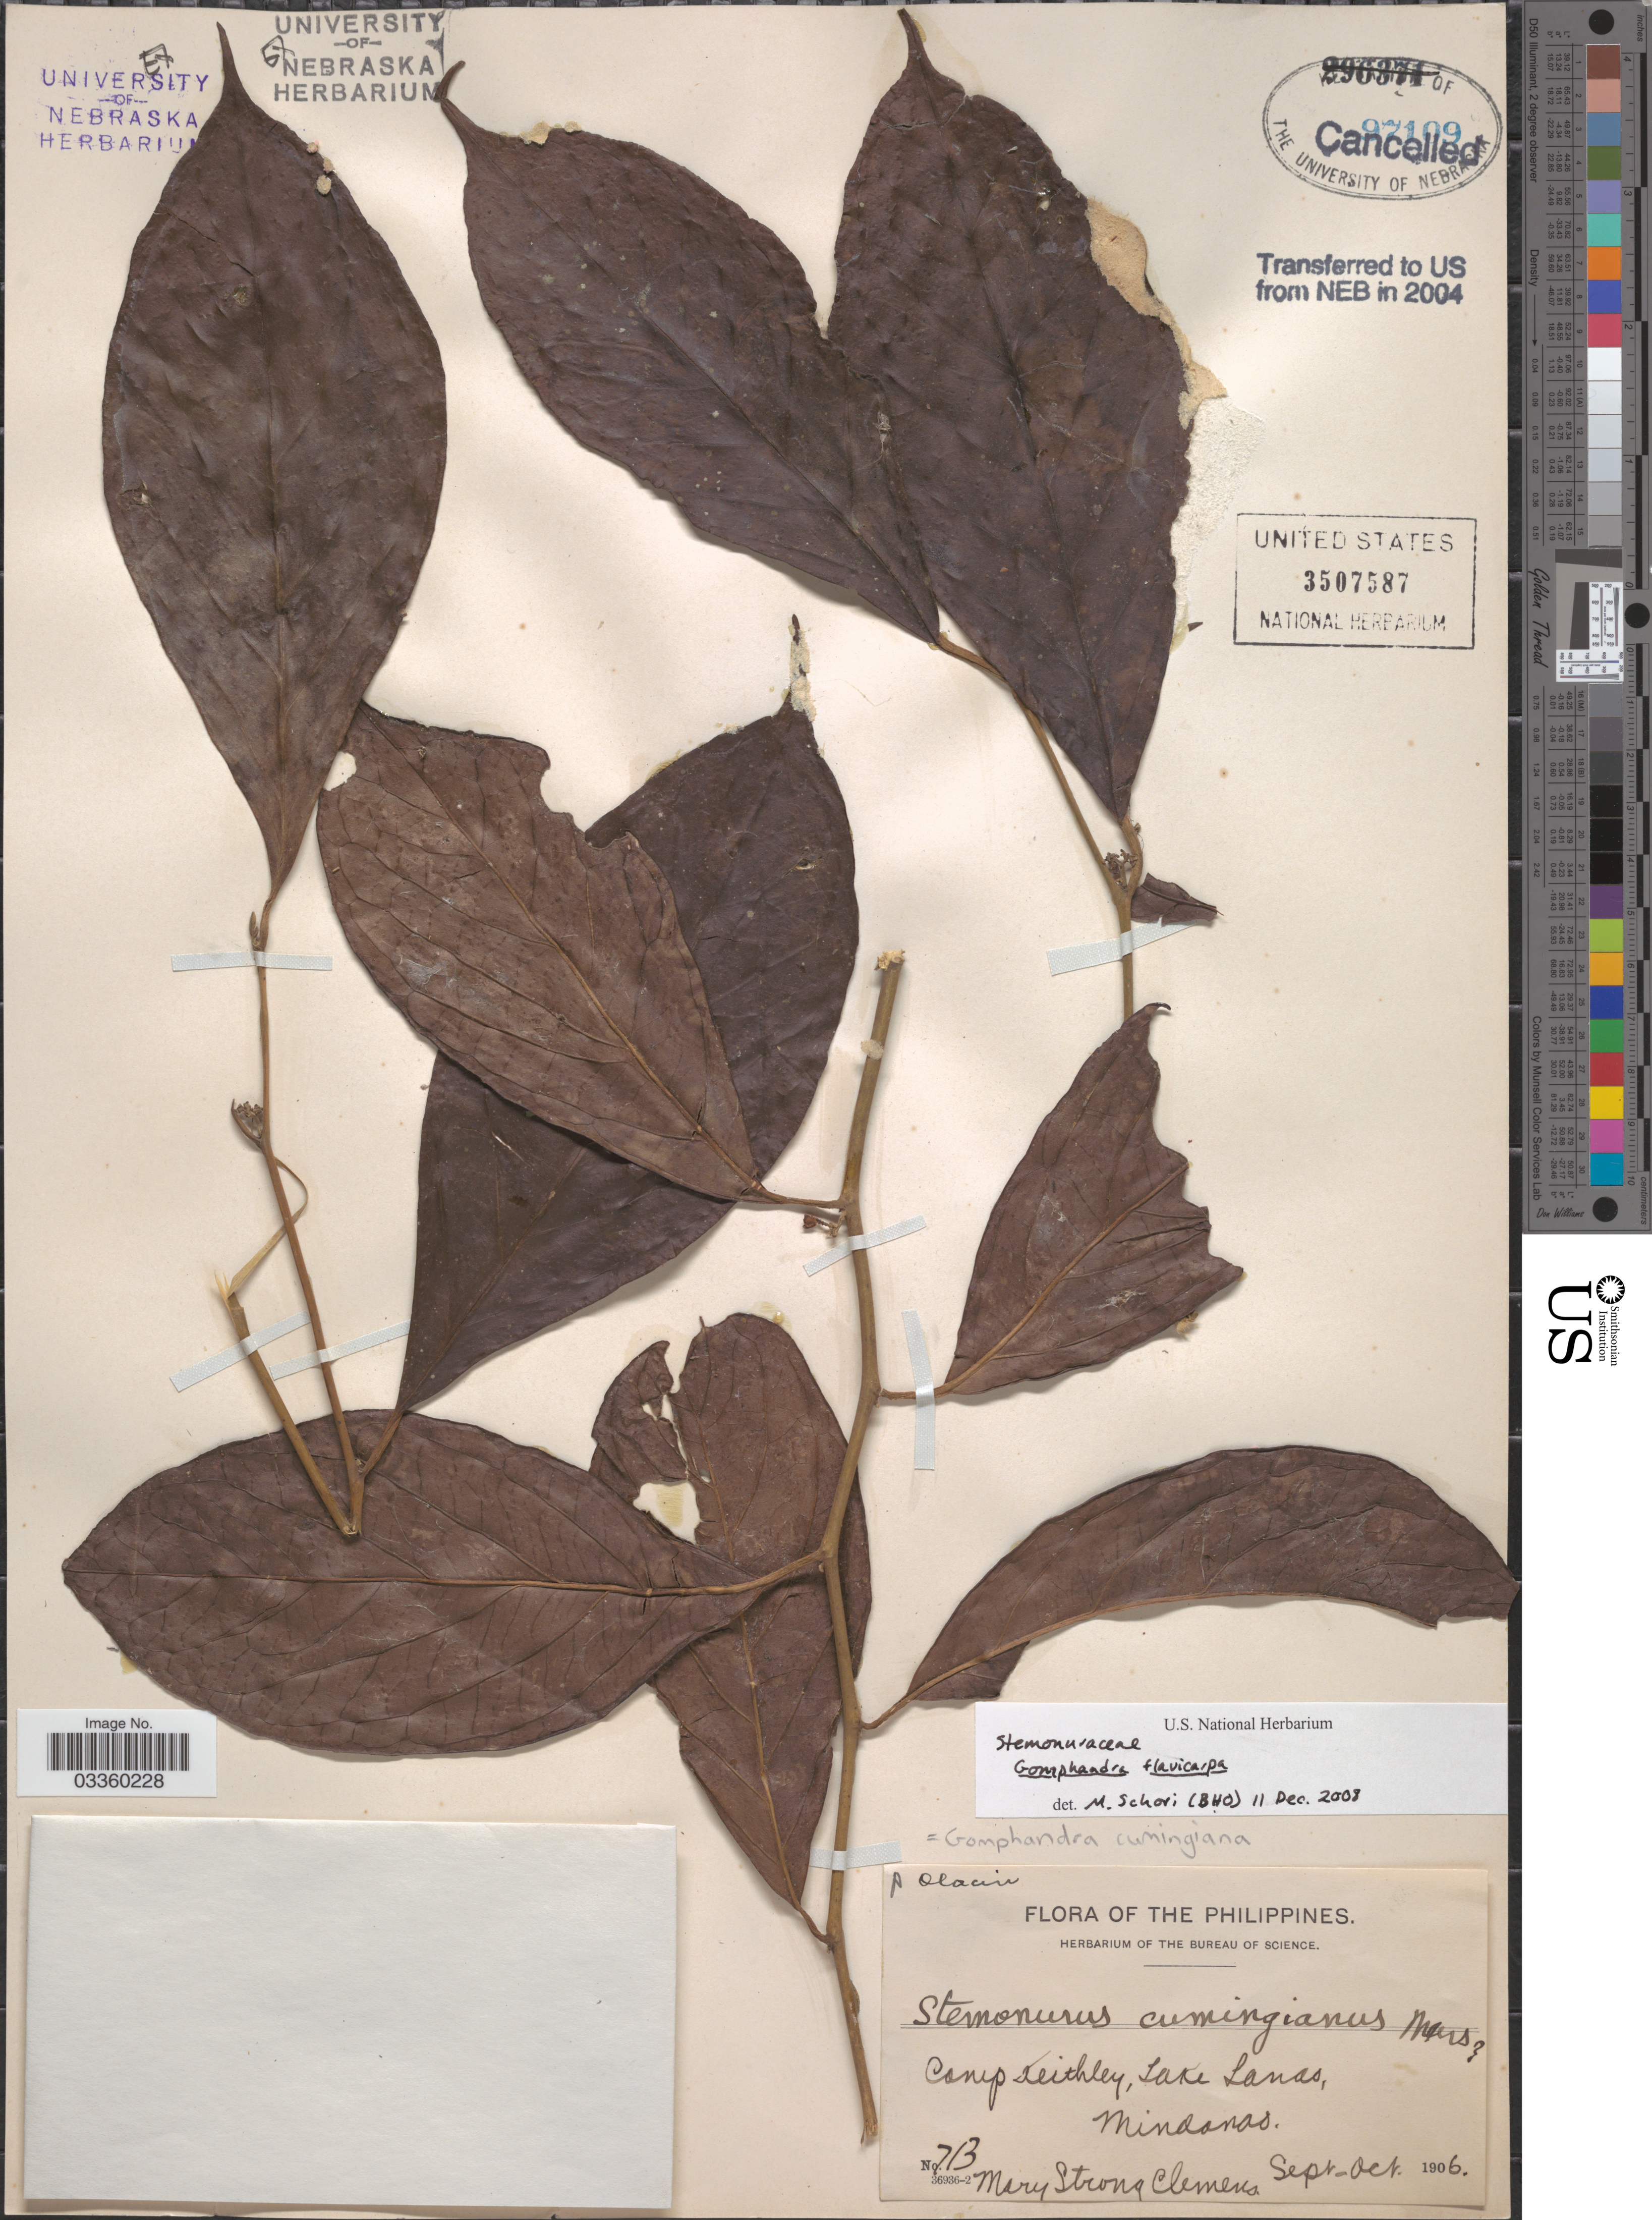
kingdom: Plantae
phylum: Tracheophyta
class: Magnoliopsida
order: Cardiopteridales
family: Stemonuraceae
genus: Gomphandra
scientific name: Gomphandra flavicarpa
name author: (Elmer) Merr.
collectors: M. S. Clemens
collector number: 713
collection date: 1906-09/1906-10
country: Philippines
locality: Camp Keithley, Lake Lanao, Mindanao.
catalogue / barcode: US 3507587